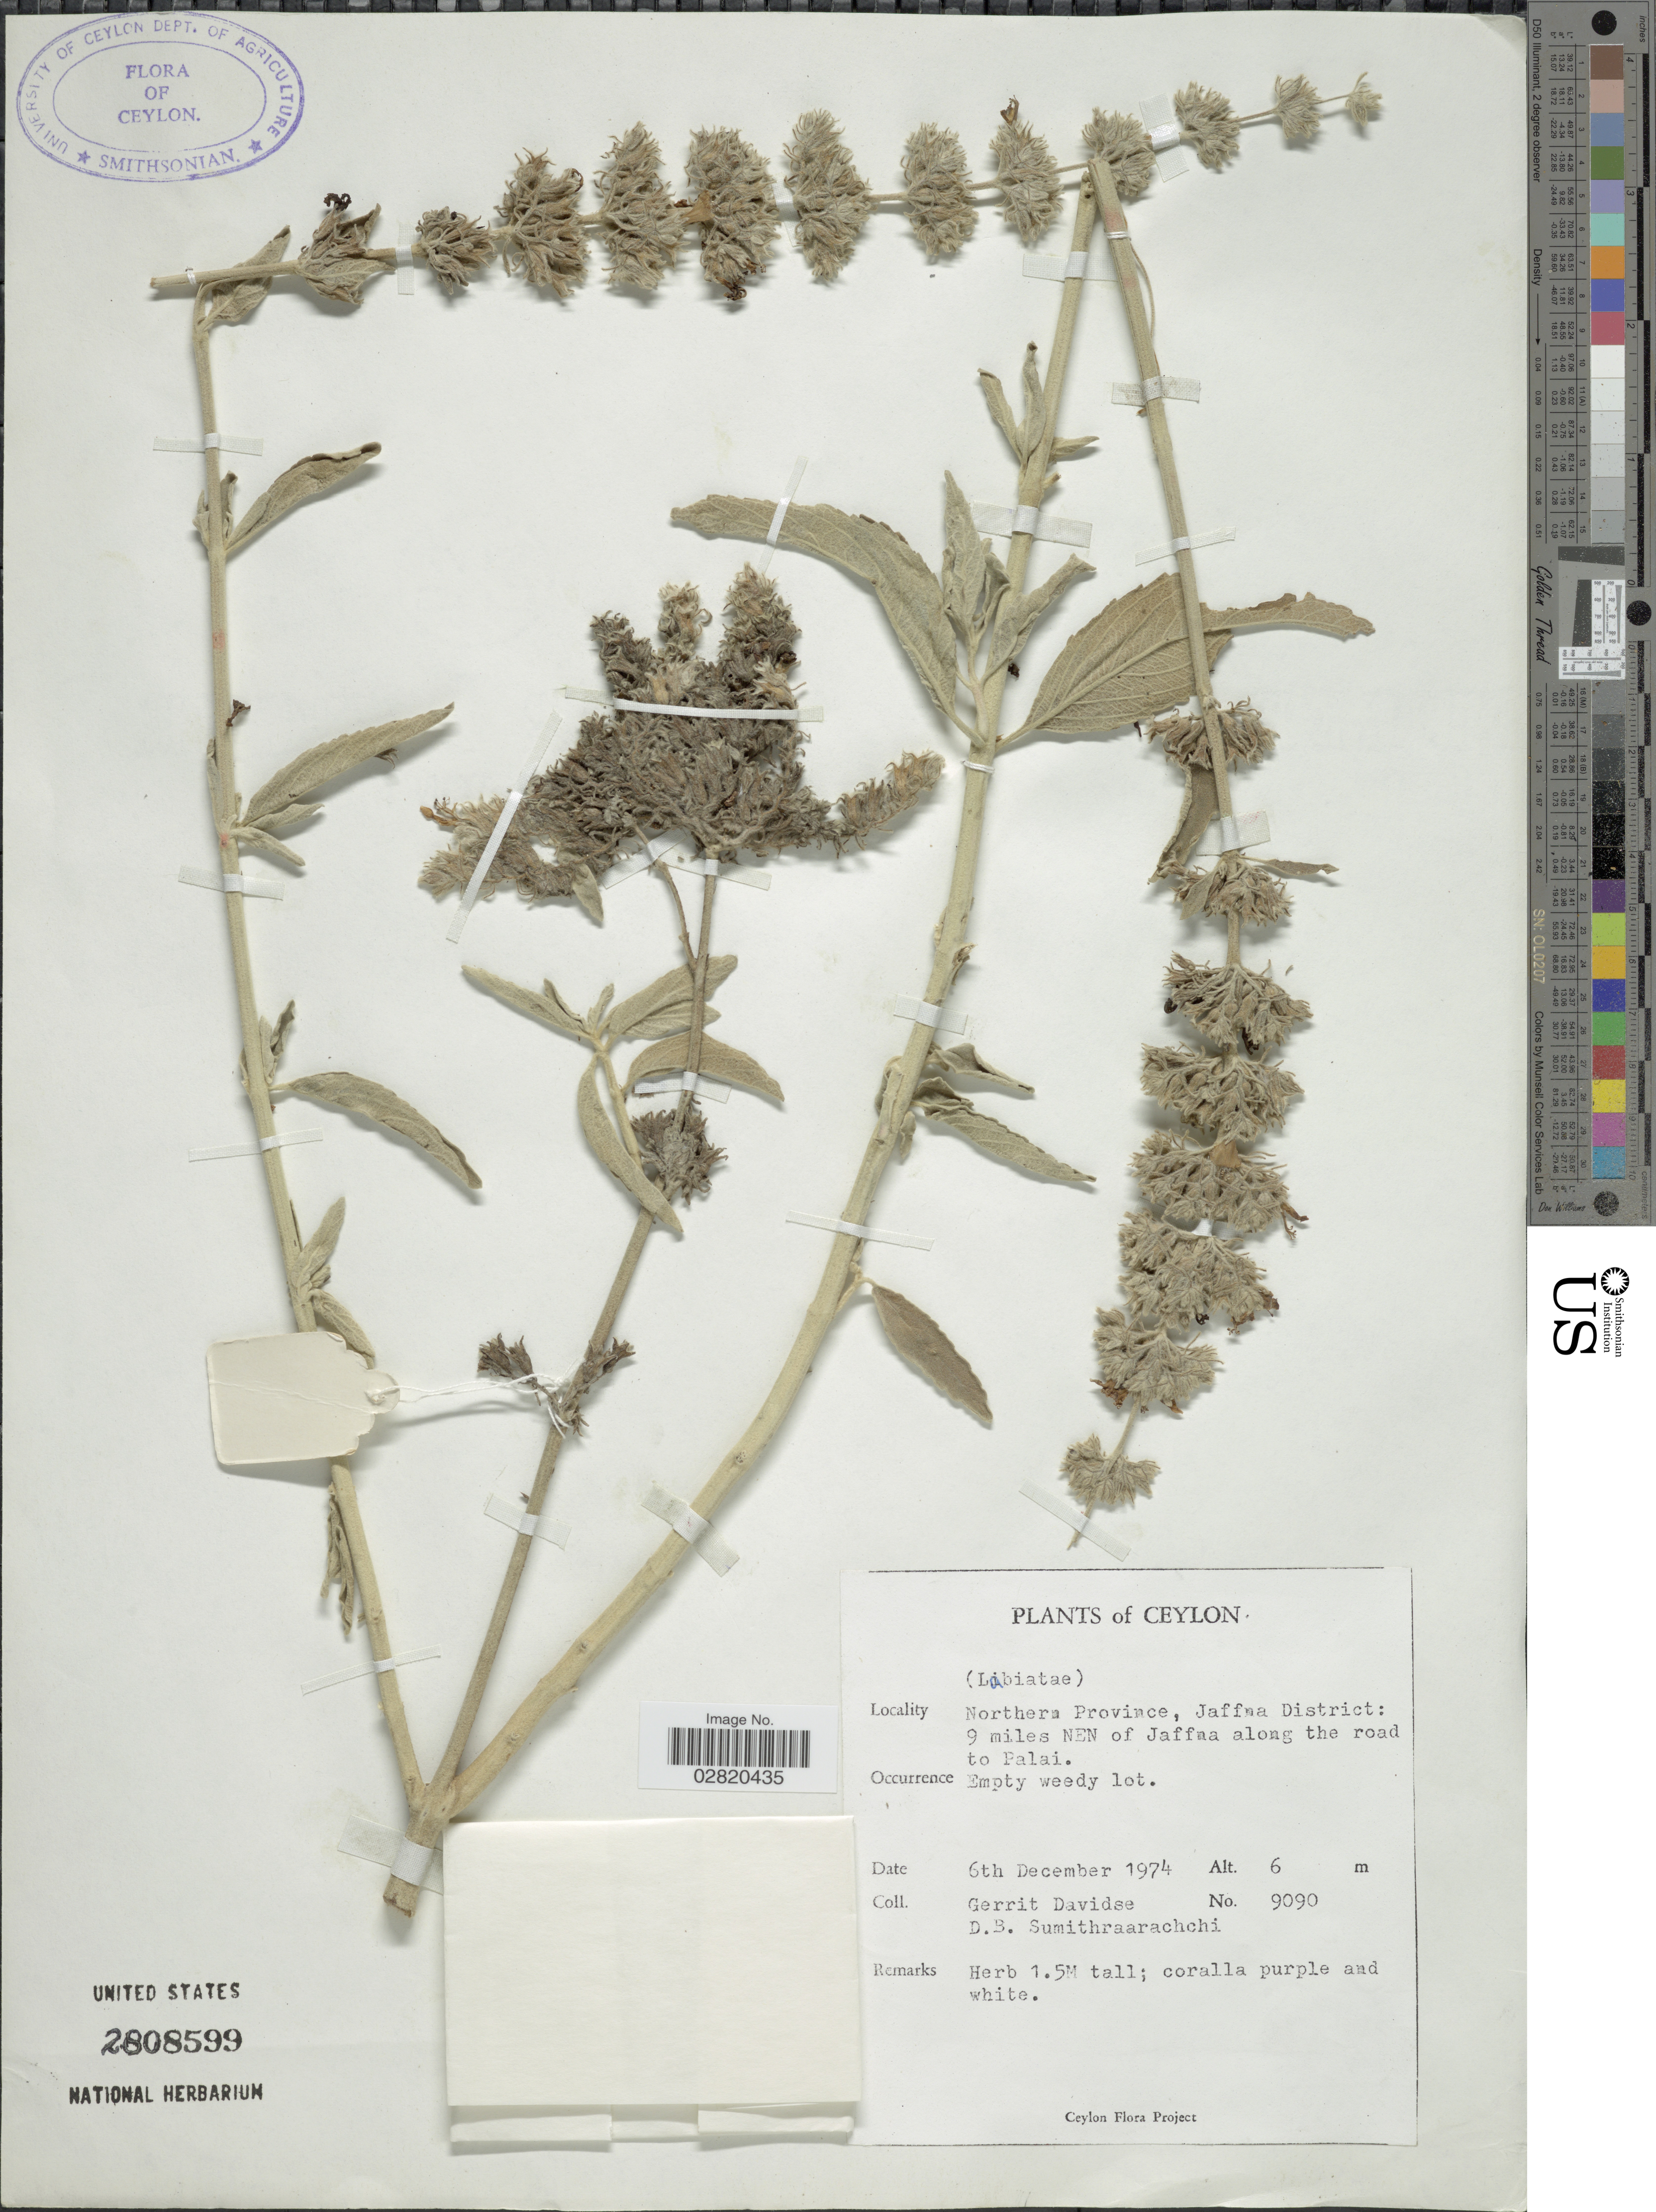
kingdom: Plantae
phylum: Tracheophyta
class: Magnoliopsida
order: Lamiales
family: Lamiaceae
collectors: G. Davidse & D. B. Sumithraarachchi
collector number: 9090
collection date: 1974-12-06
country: Sri Lanka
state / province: Northern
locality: Ceylon. Jaffna District: 9 miles NEN of Jaffaa along the road to Palai.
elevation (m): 6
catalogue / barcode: US 2808599